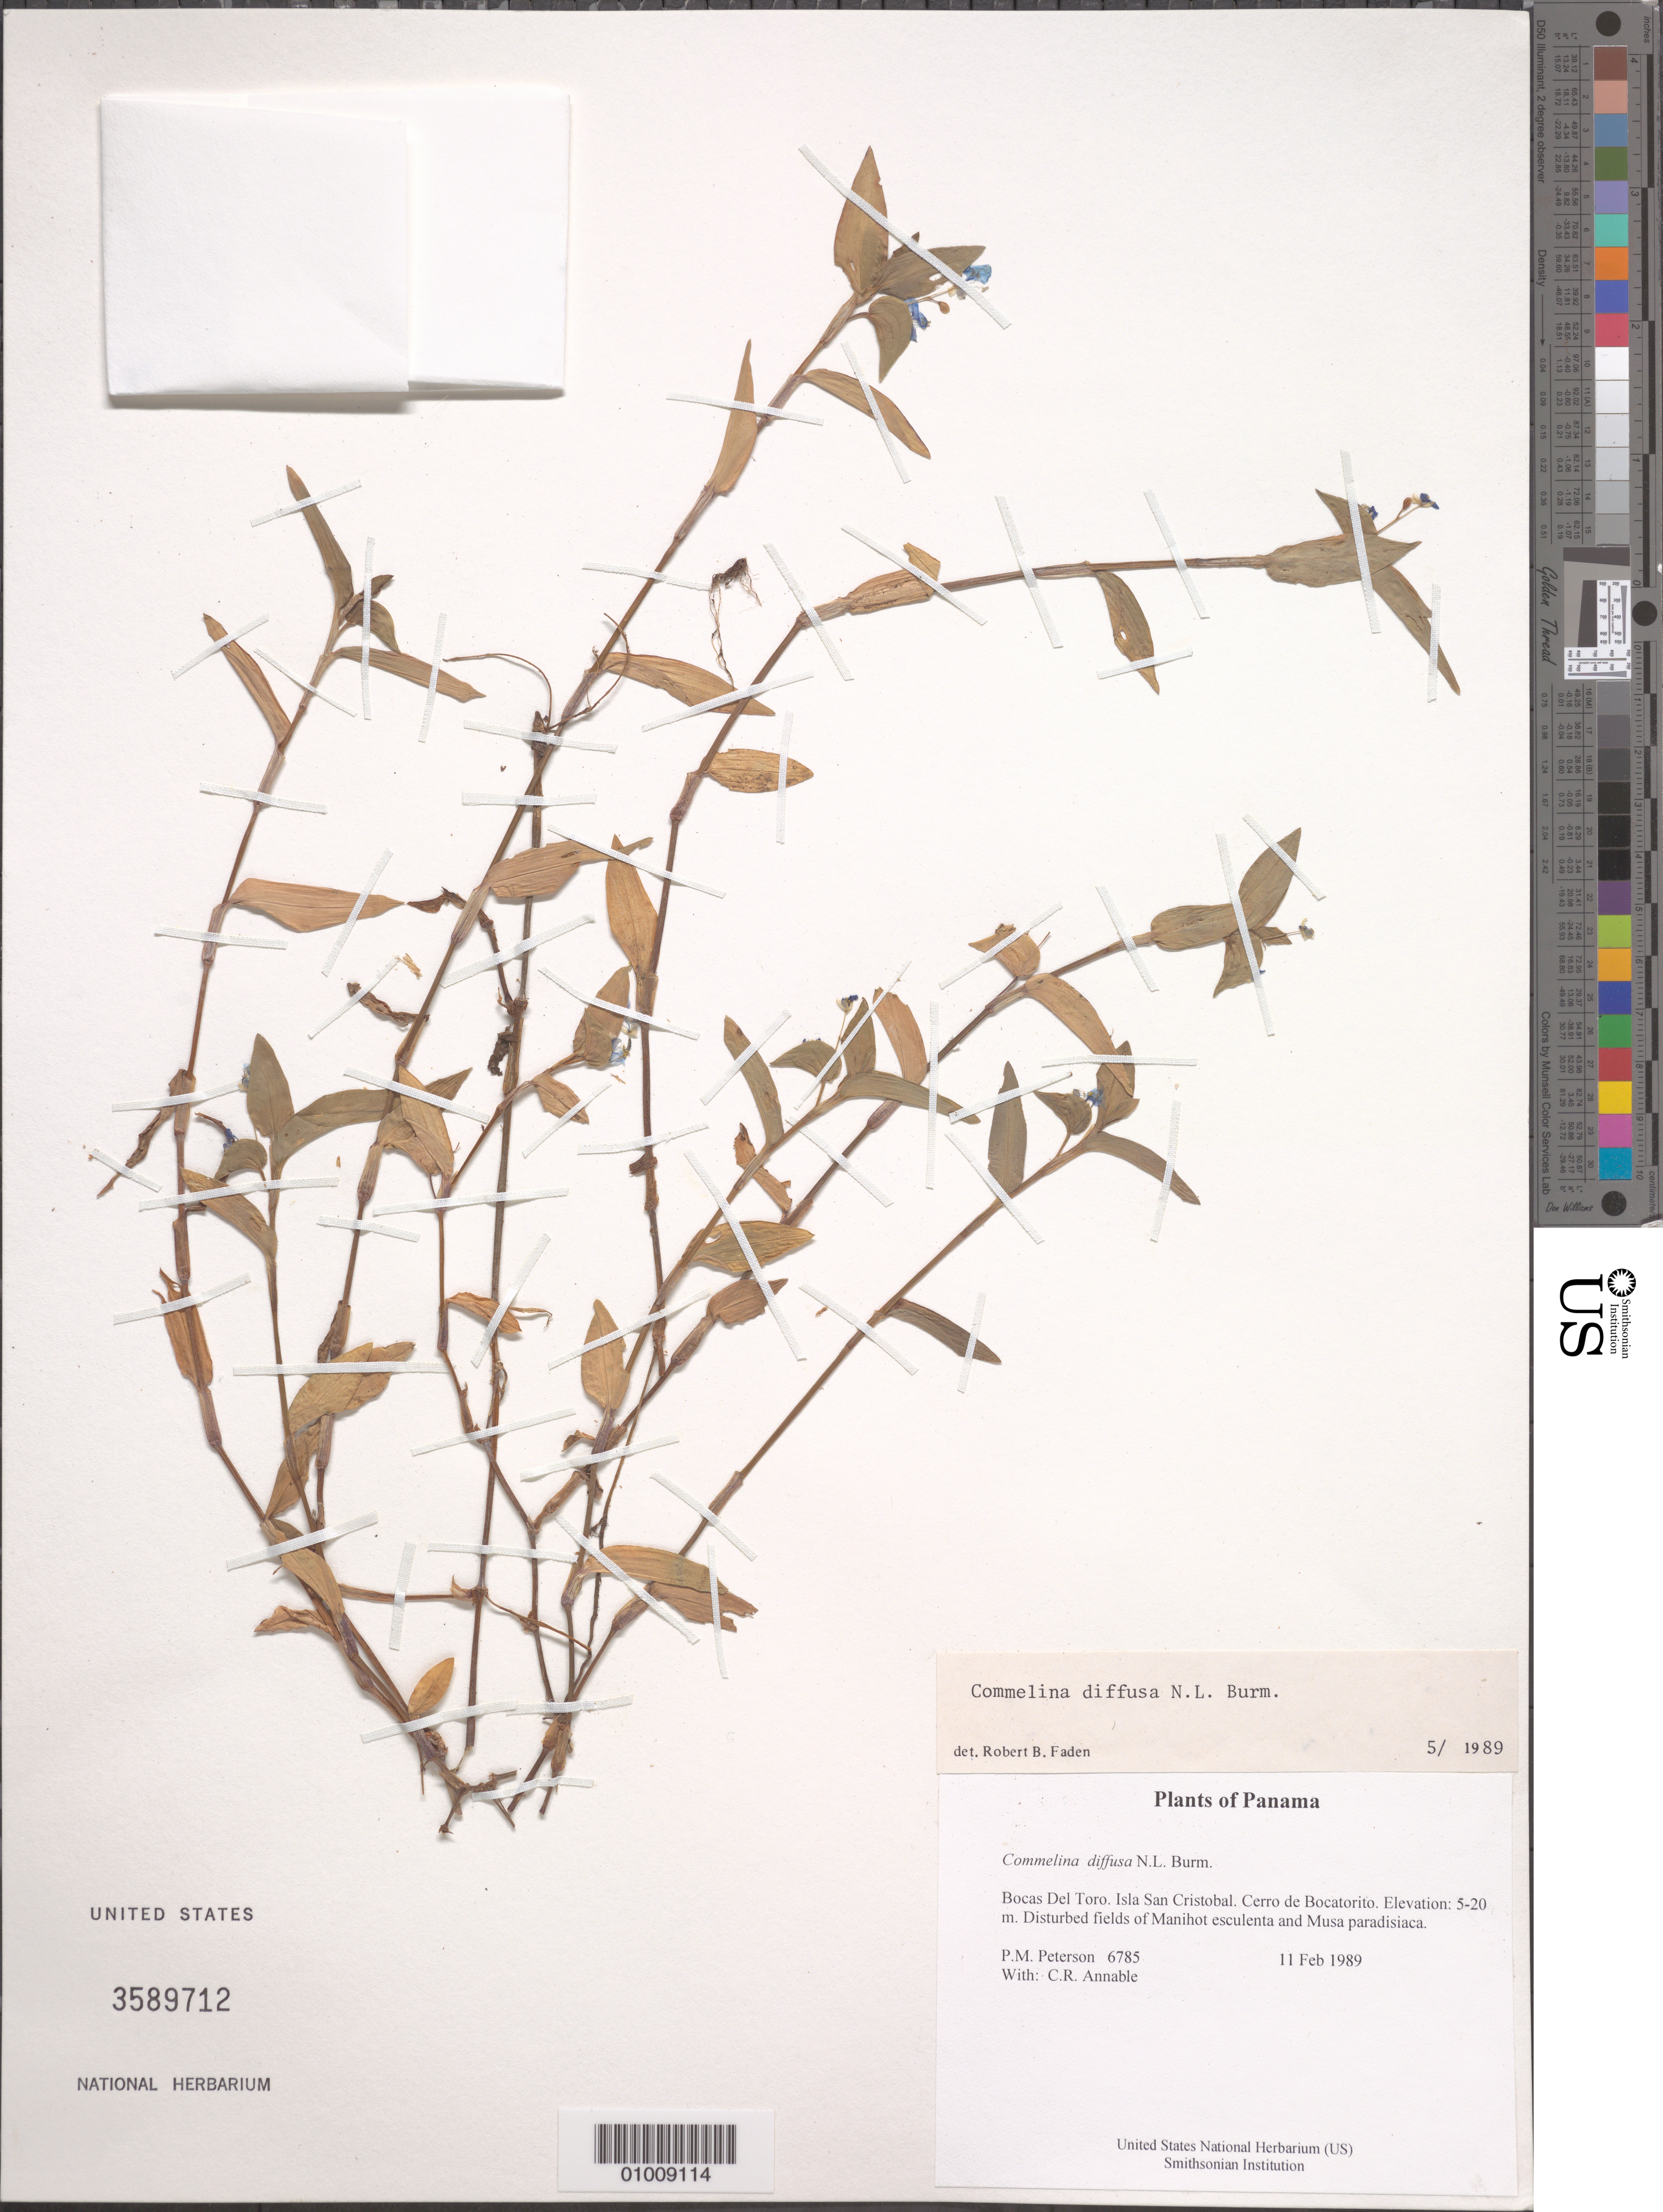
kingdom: Plantae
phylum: Tracheophyta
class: Liliopsida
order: Commelinales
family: Commelinaceae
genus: Commelina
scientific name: Commelina diffusa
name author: Burm. f.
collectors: P. M. Peterson & C. R. Annable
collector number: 06785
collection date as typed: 11 Feb 1989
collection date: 1989-02-11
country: Panama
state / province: Bocas del Toro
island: San Cristobal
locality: Cerro de Bocatorito.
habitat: Disturbed fields of Manihot esculenta and Musa paradisiaca.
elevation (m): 5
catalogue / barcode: US 3589712